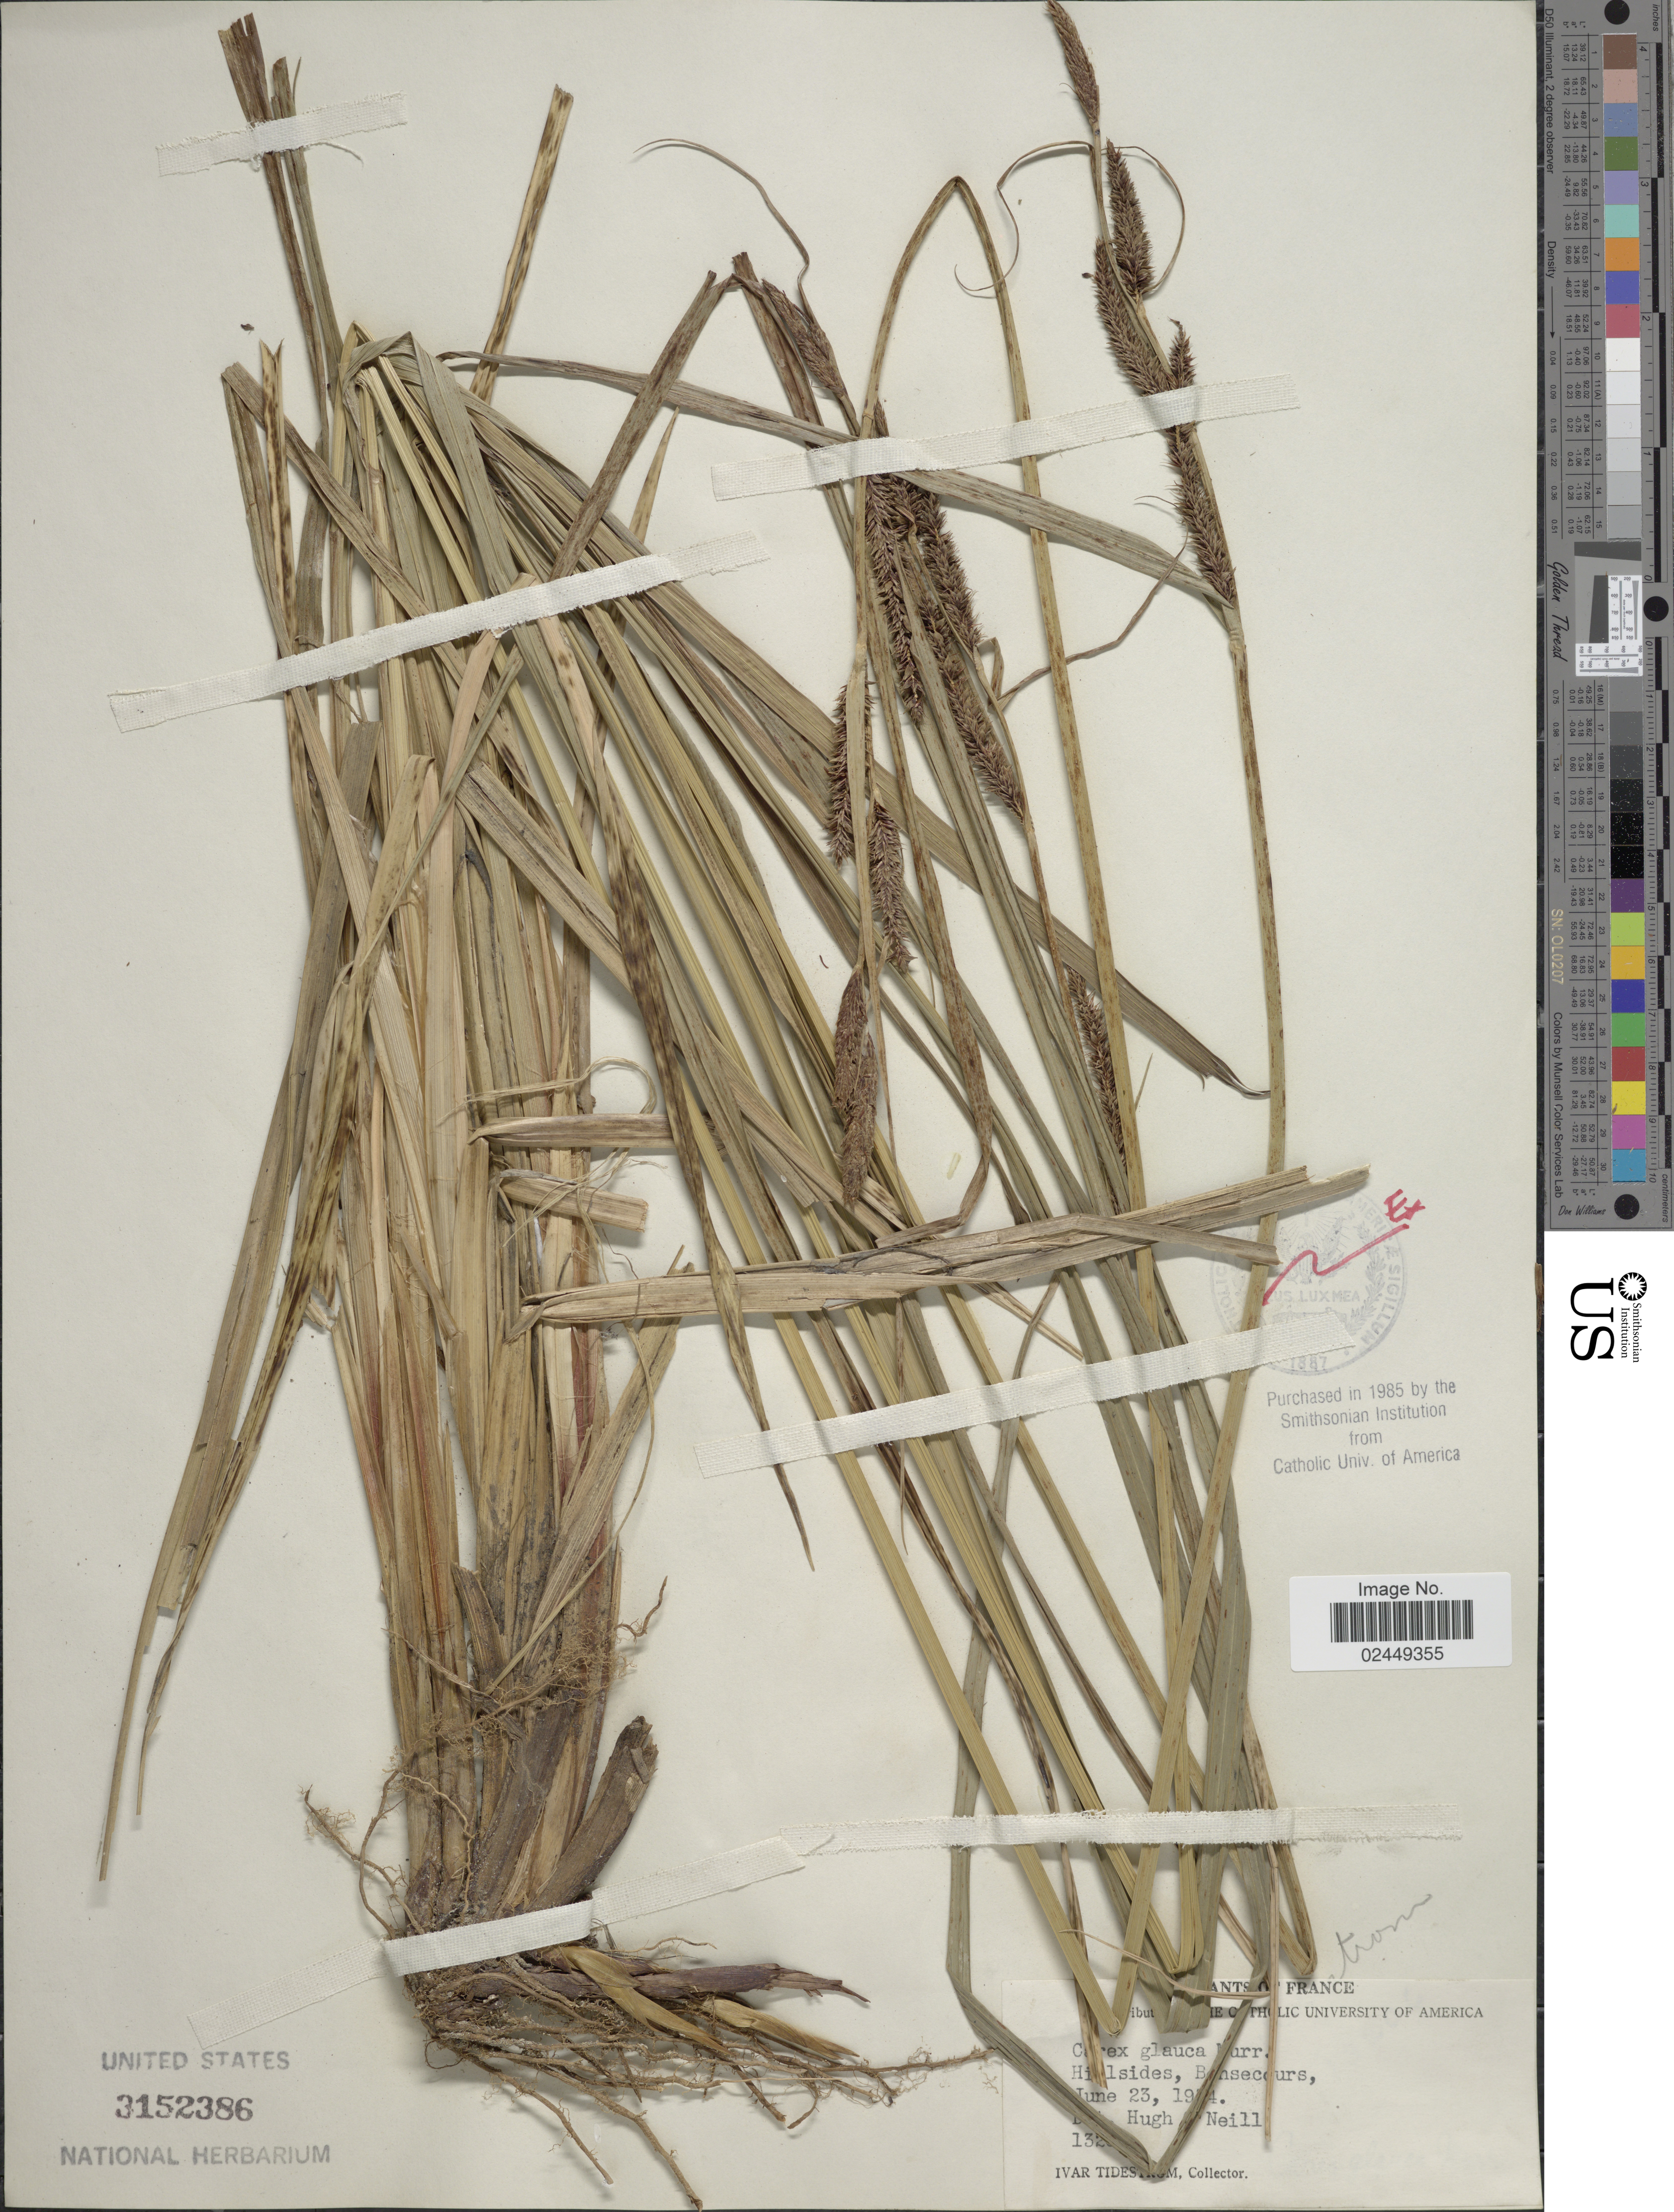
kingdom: Plantae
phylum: Tracheophyta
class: Liliopsida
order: Poales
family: Cyperaceae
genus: Carex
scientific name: Carex flacca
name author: Schreb.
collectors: I. F. Tidestrom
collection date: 1934-06-23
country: France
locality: Hillsides, Bonsecours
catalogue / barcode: US 3152386